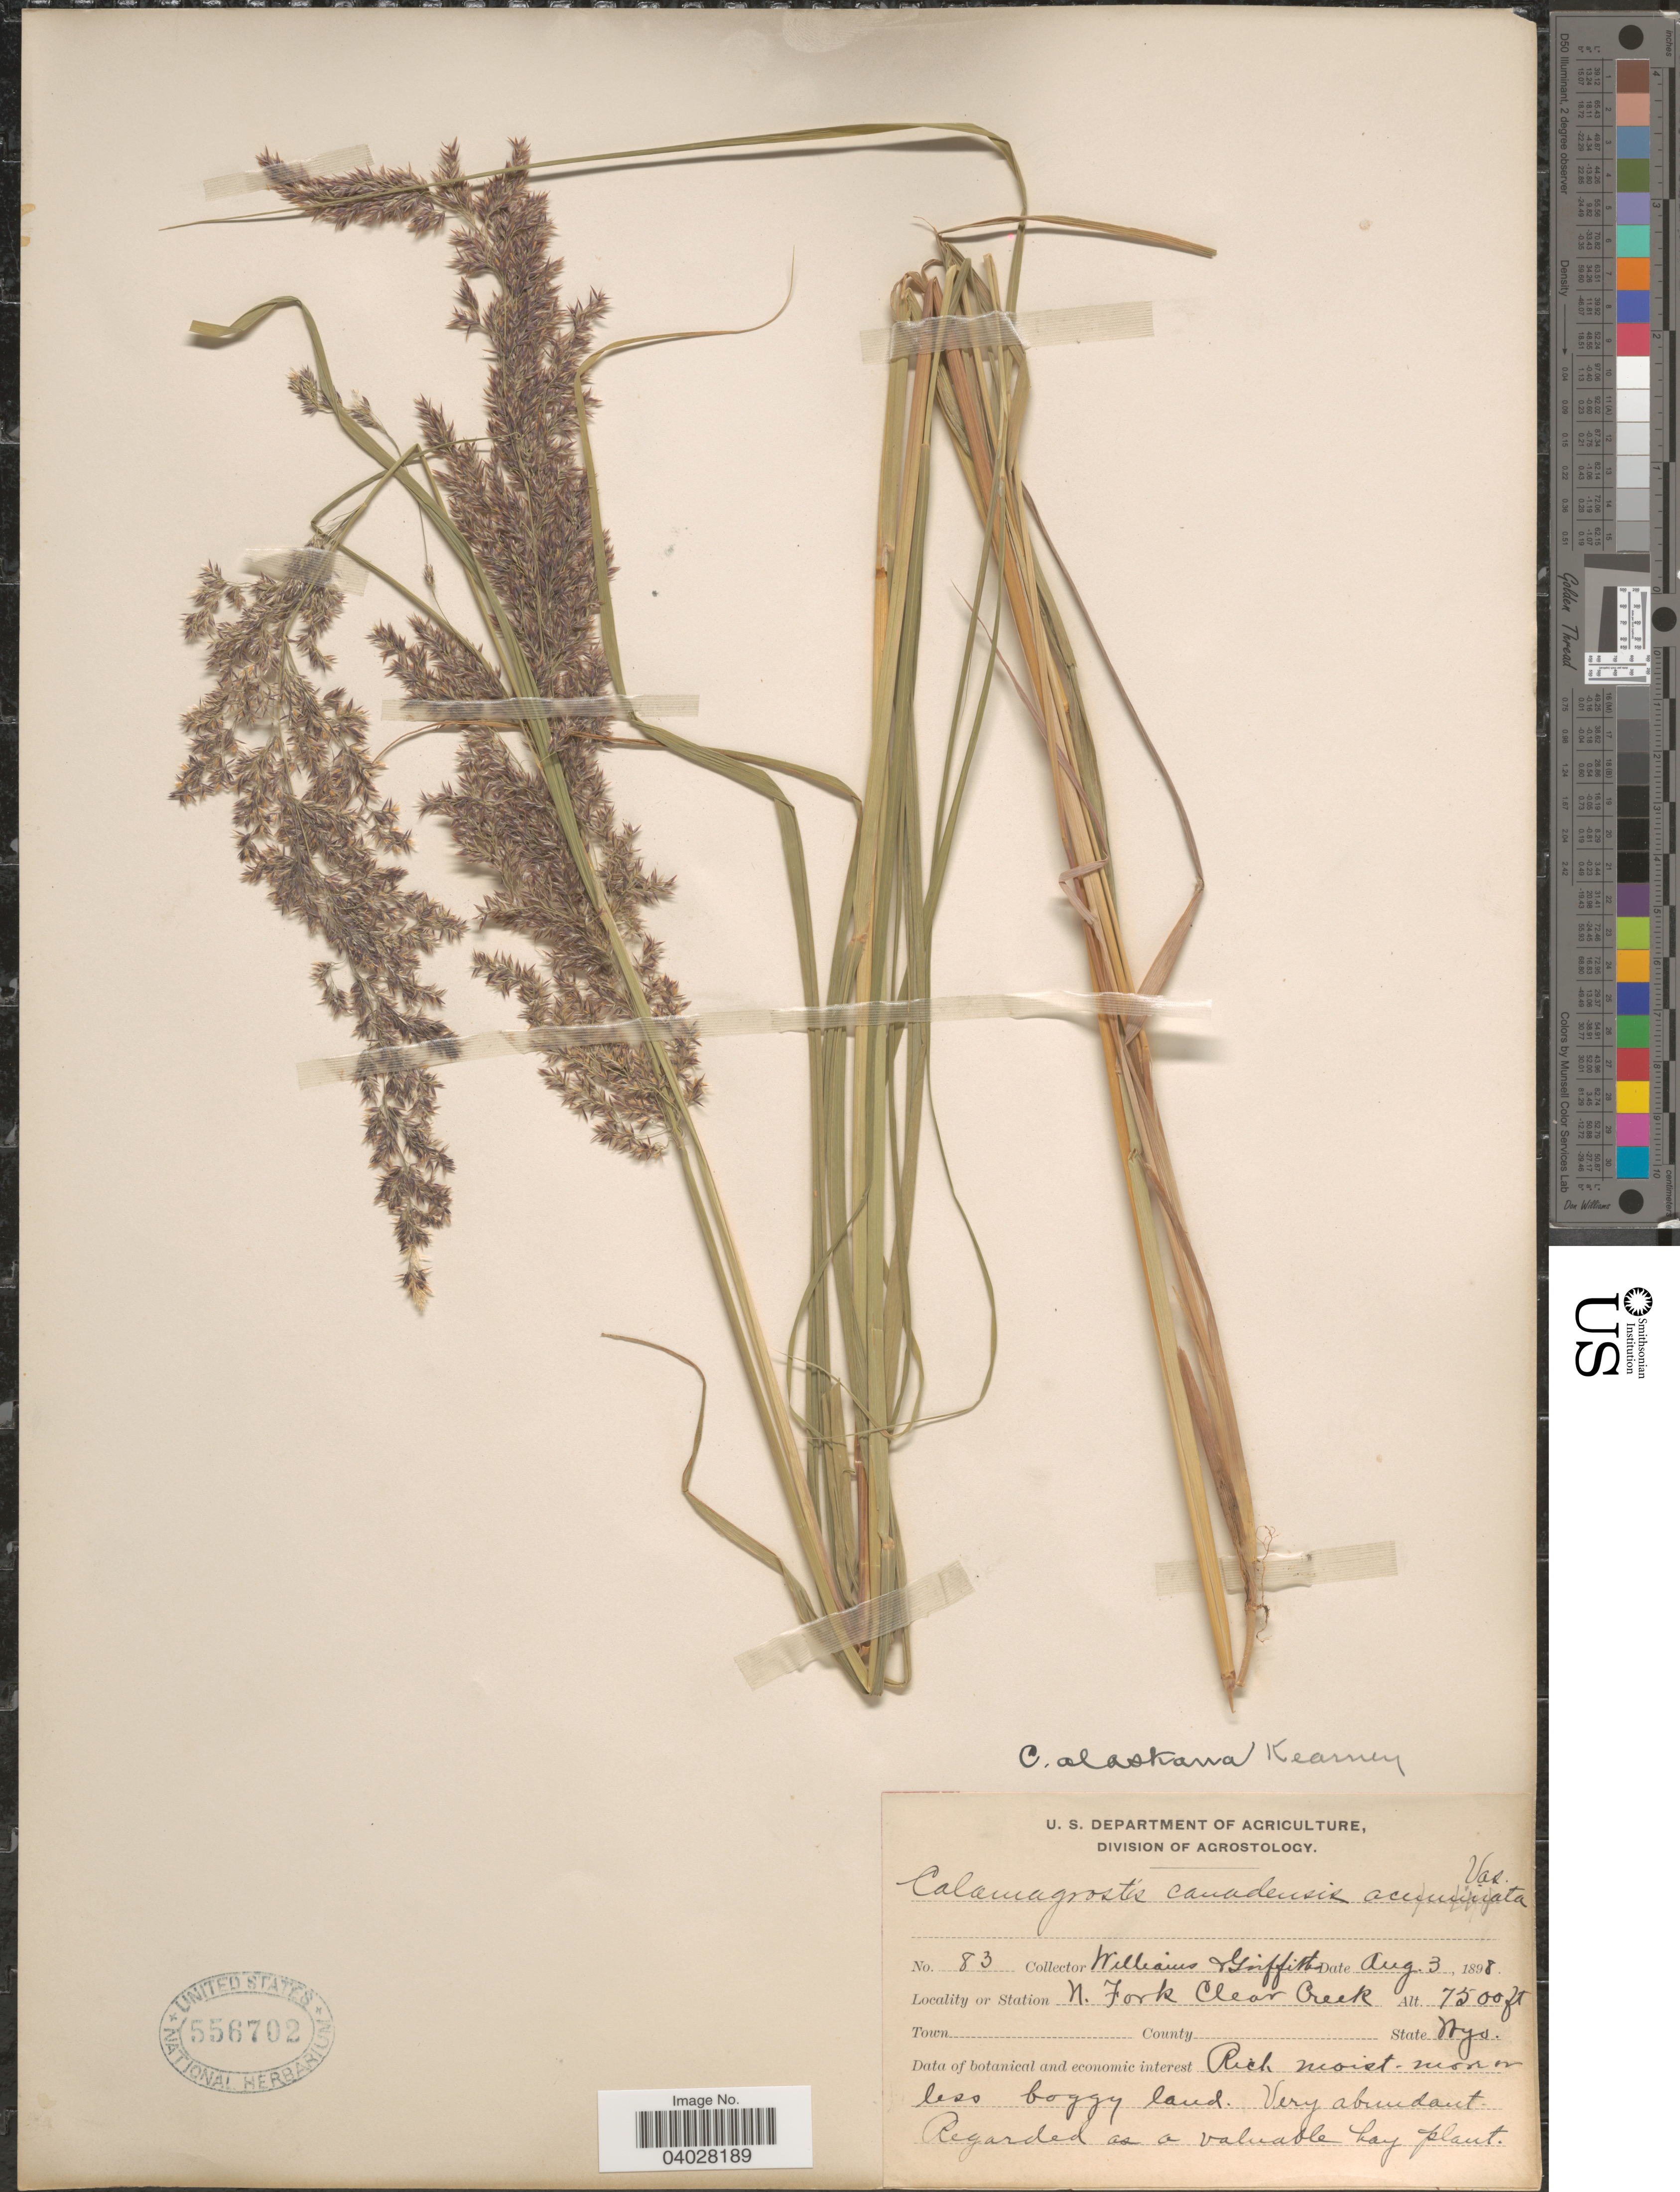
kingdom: Plantae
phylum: Tracheophyta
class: Liliopsida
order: Poales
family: Poaceae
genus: Calamagrostis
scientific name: Calamagrostis canadensis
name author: (Michx.) P. Beauv.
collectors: -- Williams & -- Griffiths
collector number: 83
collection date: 1898-08-03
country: United States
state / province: Wyoming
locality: Station N. Fork Clear Creek.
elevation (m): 2286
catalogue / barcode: US 556702